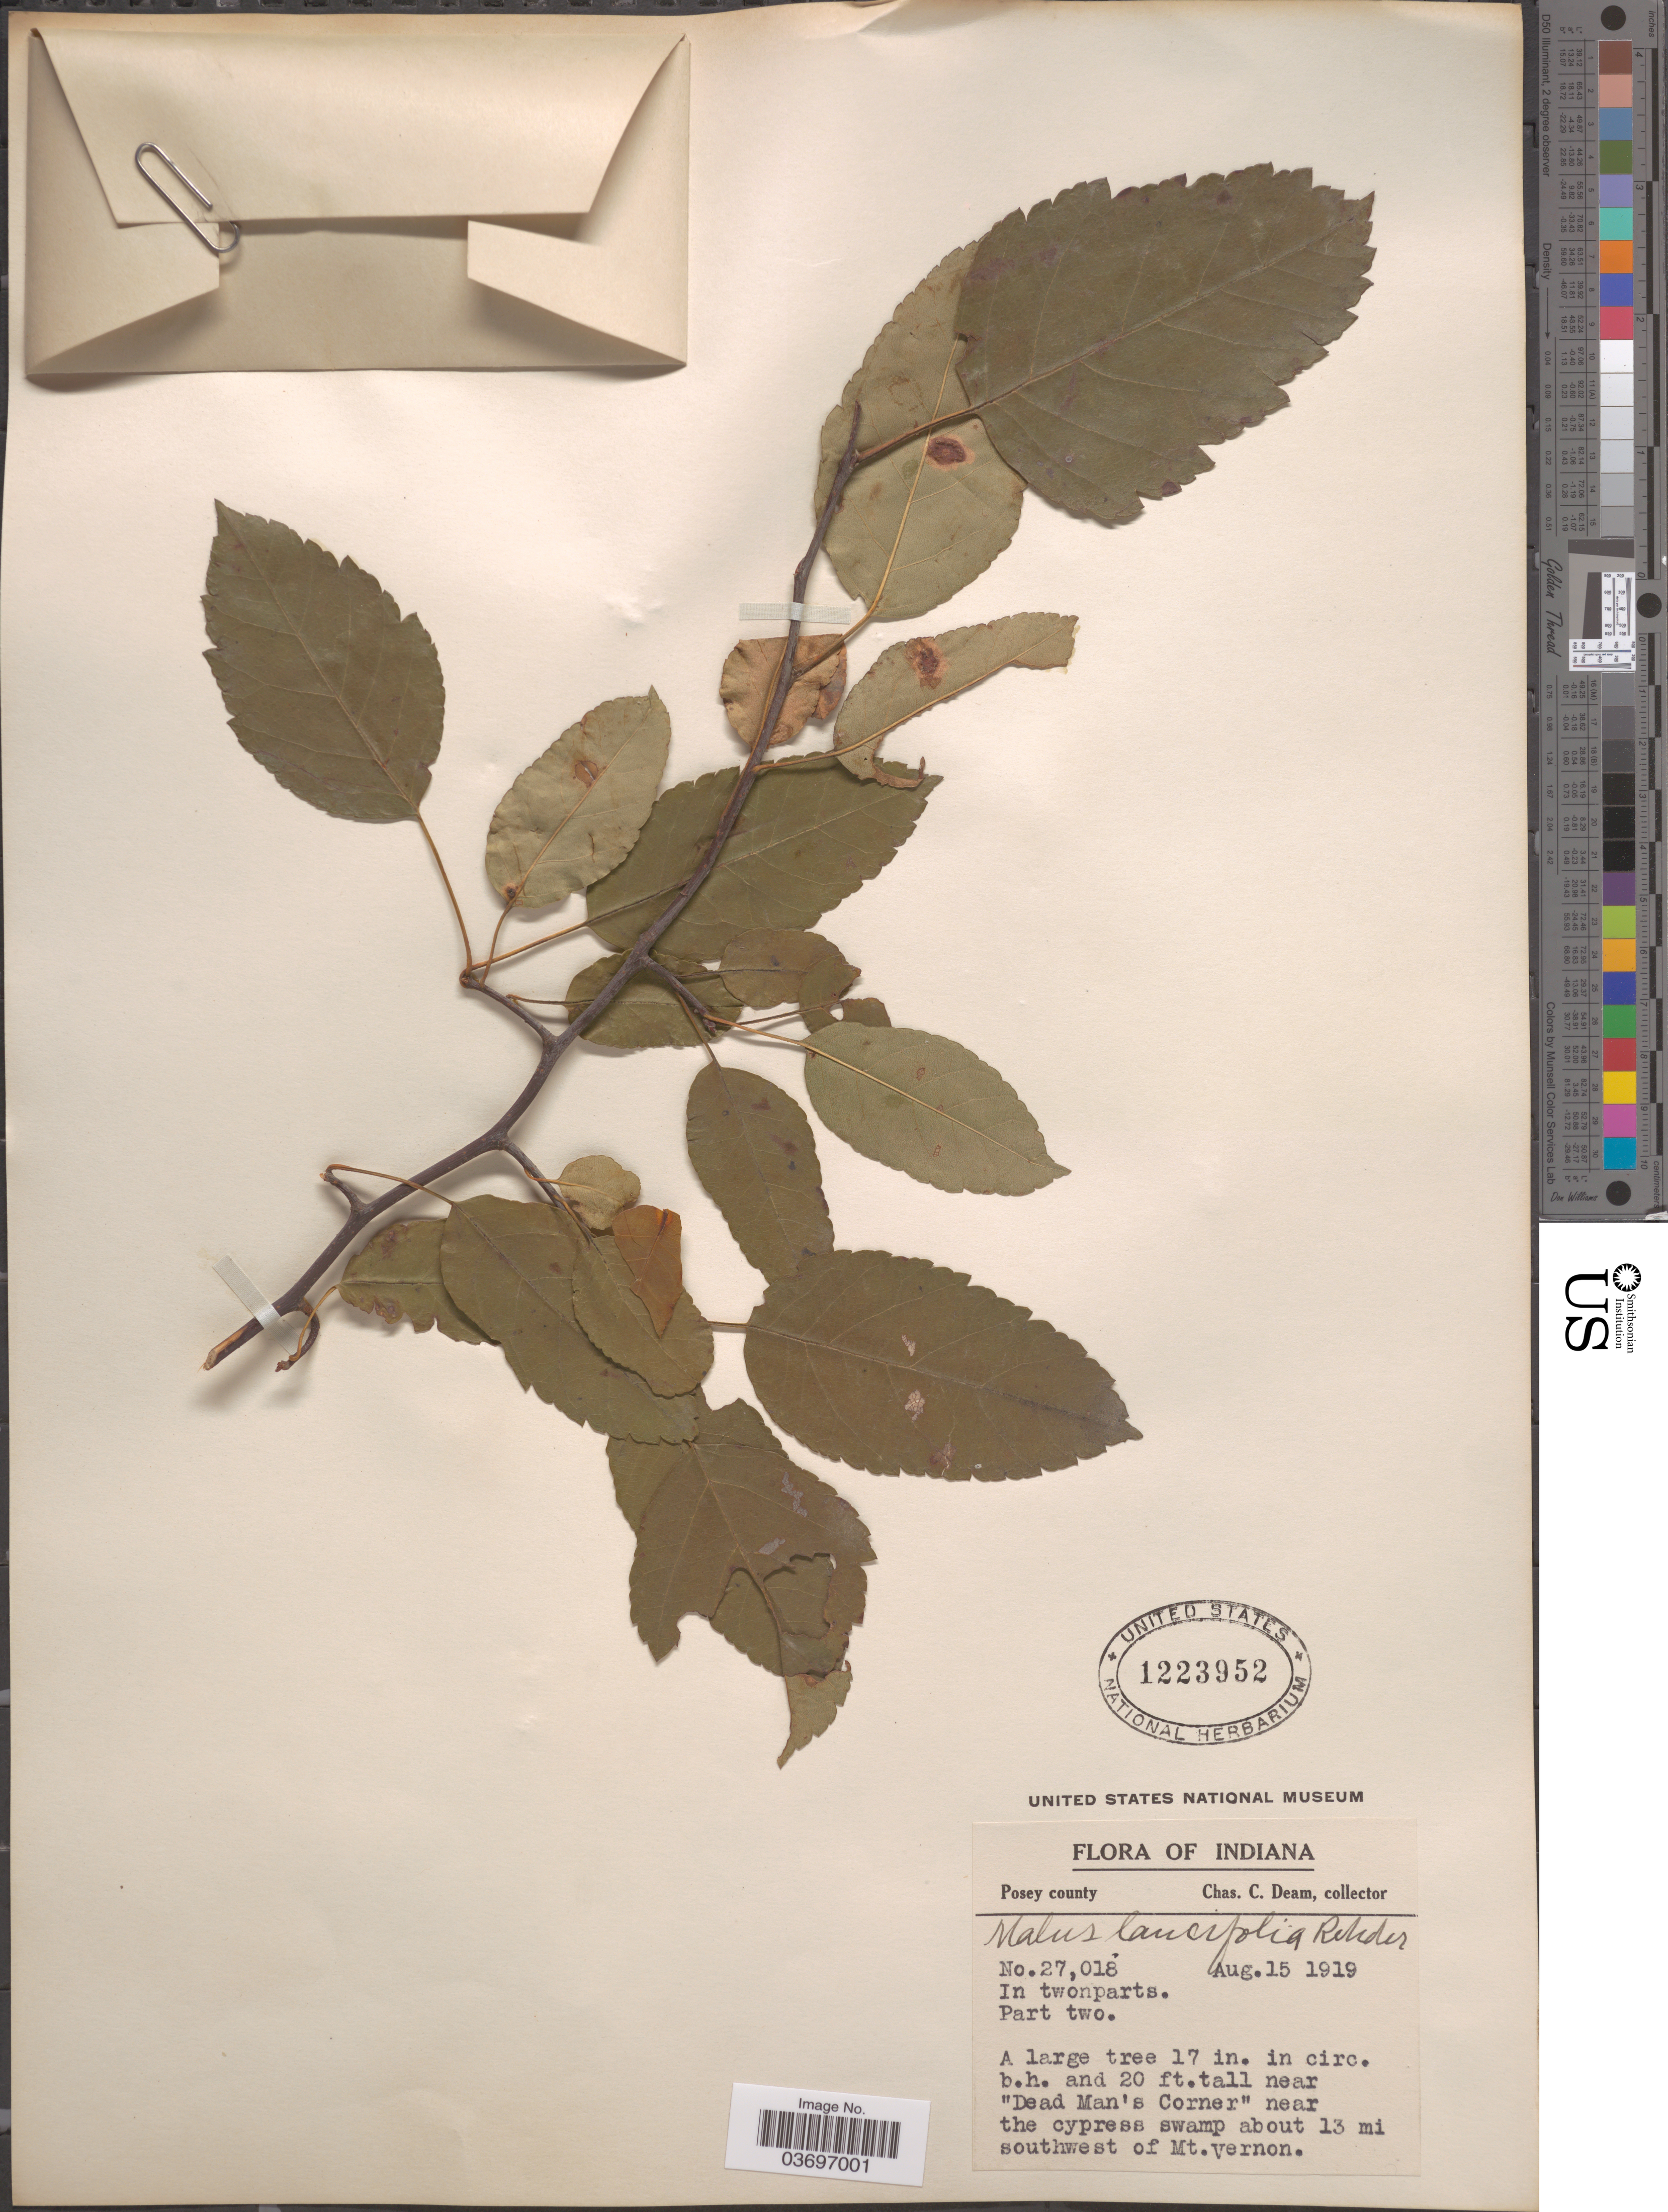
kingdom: Plantae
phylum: Tracheophyta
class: Magnoliopsida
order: Rosales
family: Rosaceae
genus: Malus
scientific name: Malus lancifolia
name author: Rehder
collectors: C. C. Deam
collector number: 27018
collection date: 1919-08-15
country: United States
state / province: Indiana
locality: Posey County. Near "Dead Man's Corner" near the cypress swamp about 13 mi. southwest of Mt.Vernon.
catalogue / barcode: US 1223952